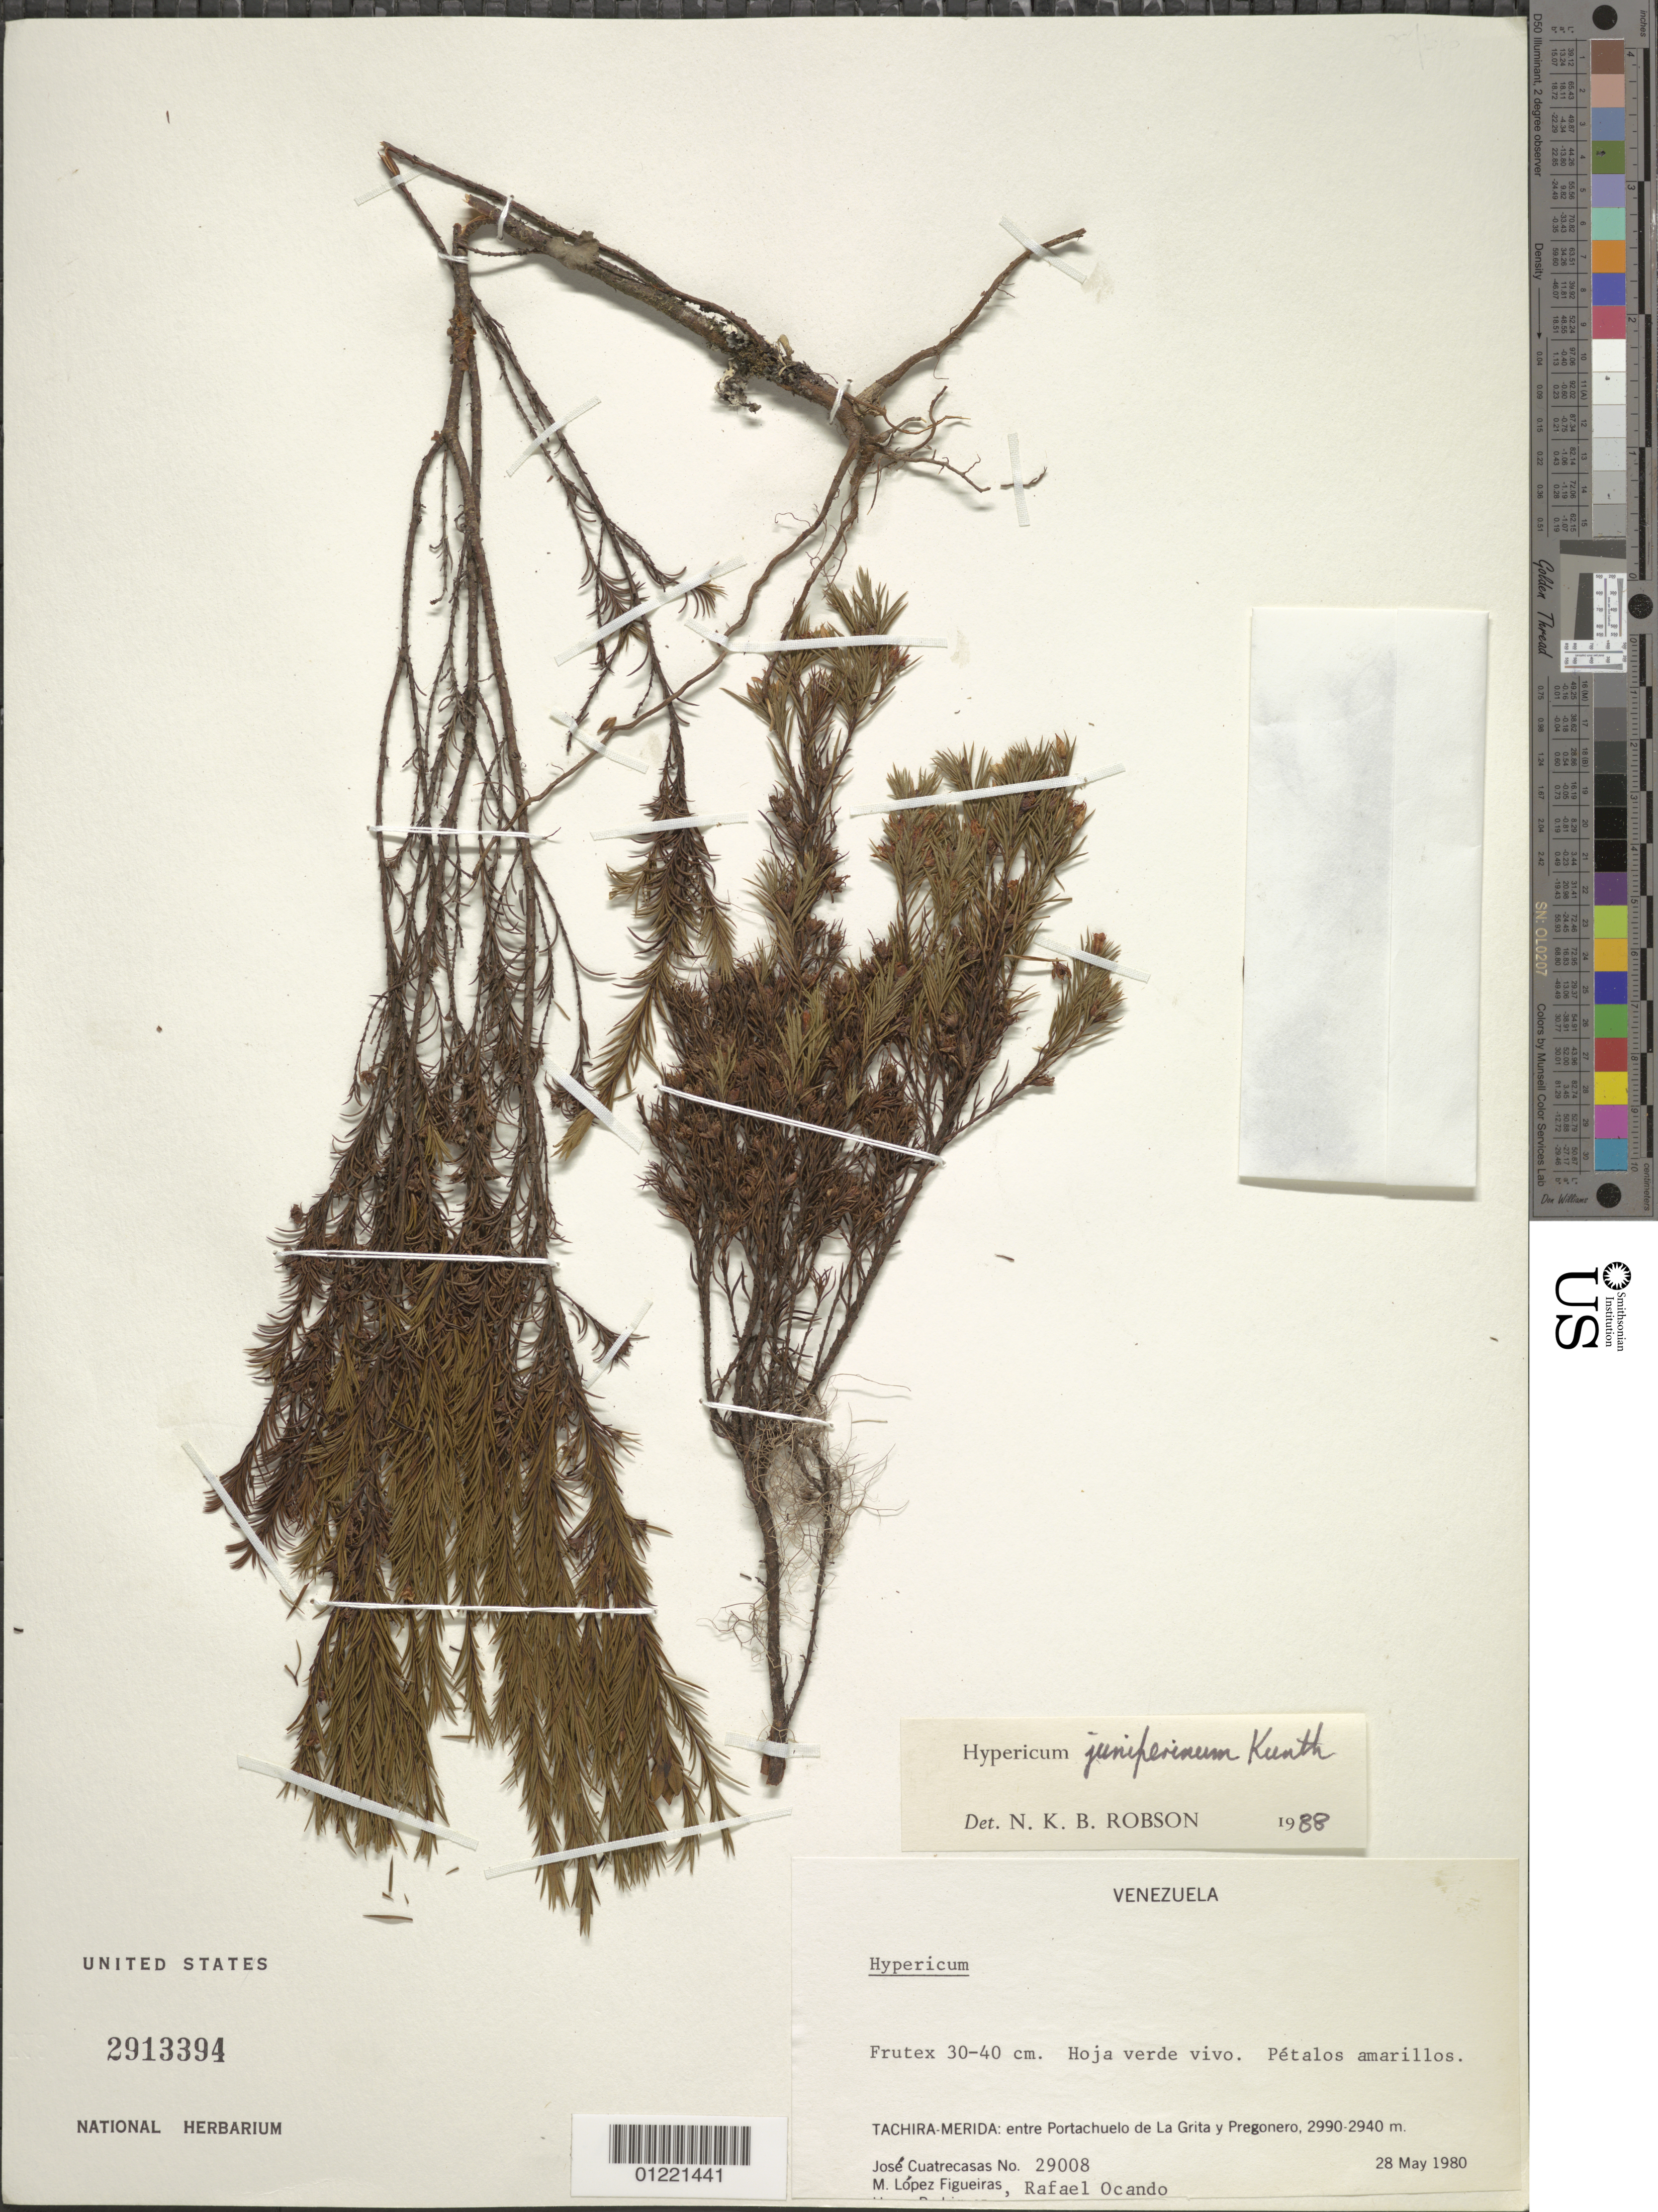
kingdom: Plantae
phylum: Tracheophyta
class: Magnoliopsida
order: Malpighiales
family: Hypericaceae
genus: Hypericum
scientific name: Hypericum juniperinum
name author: Kunth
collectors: J. Cuatrecasas, M. López Figueiras & R. Ocando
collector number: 29008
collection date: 1980-05-28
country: Venezuela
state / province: Mérida / Tachira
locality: Entre Portachuelo de La Grita y Pregonero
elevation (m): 2940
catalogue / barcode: US 2913394